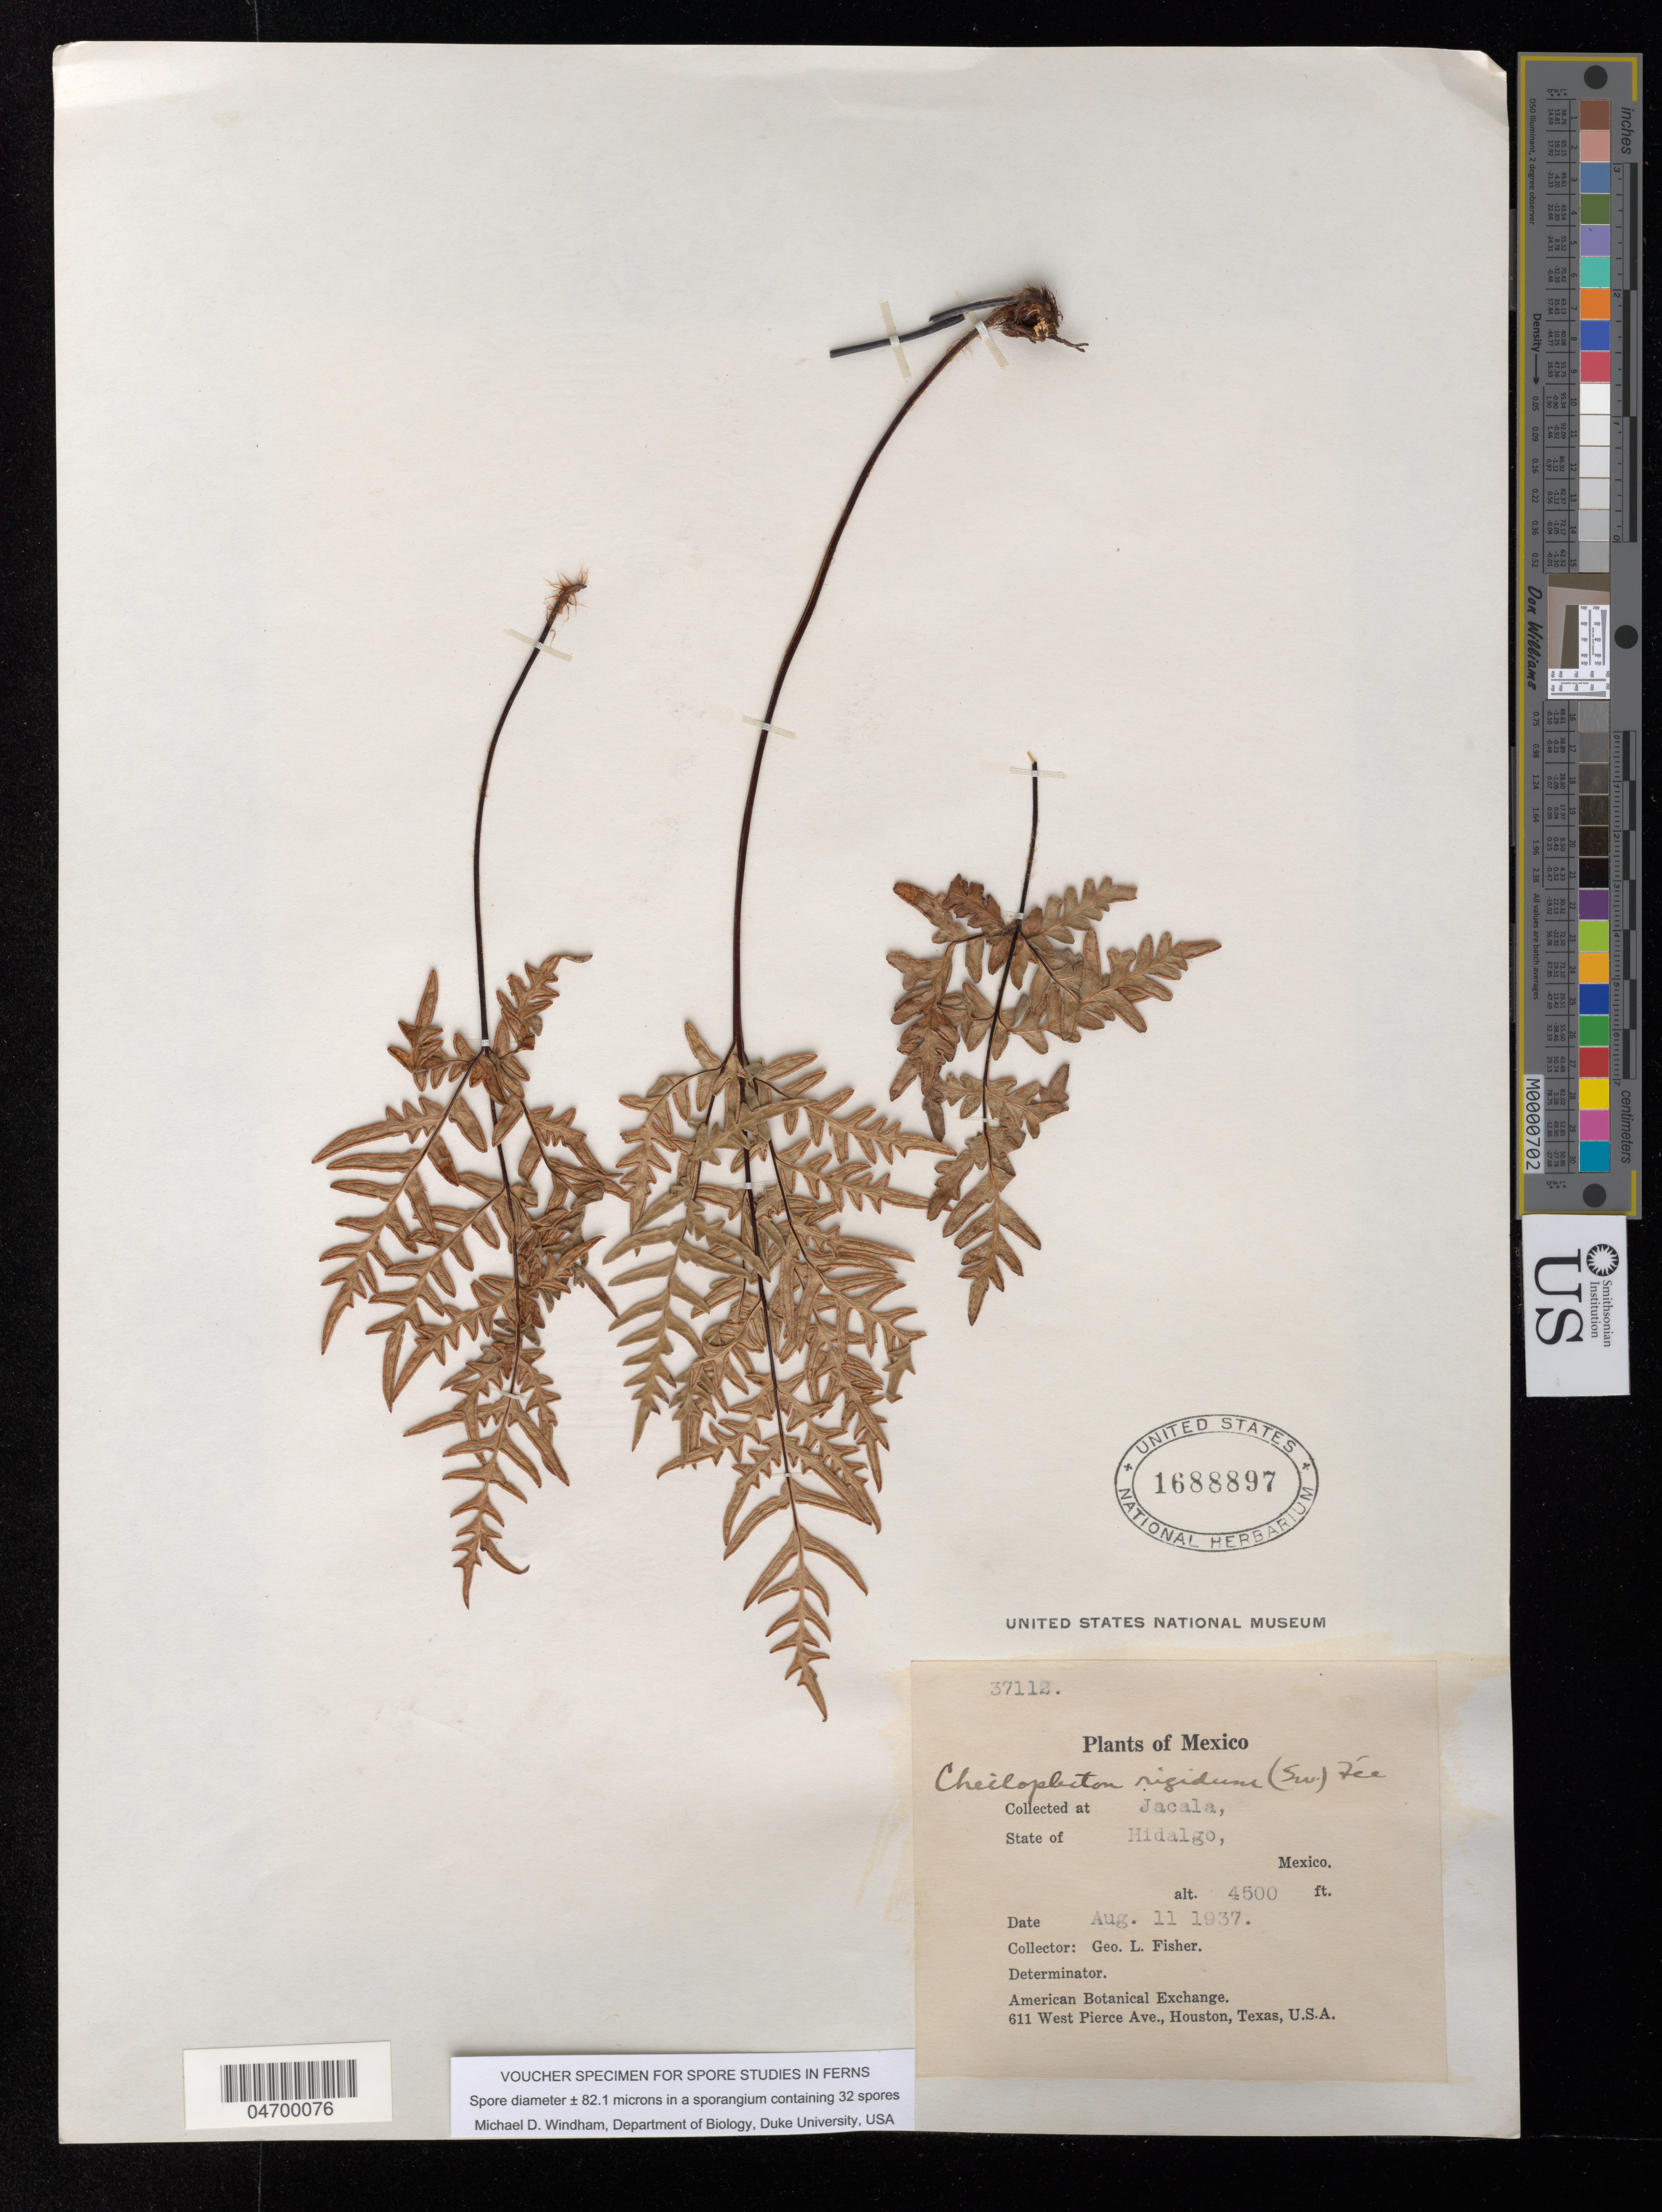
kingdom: Plantae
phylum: Tracheophyta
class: Polypodiopsida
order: Polypodiales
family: Pteridaceae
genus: Cheiloplecton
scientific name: Cheiloplecton rigidum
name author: (Sw.) Fée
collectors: G. L. Fisher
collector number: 37112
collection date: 1937-08-11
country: Mexico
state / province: Hidalgo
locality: Jacala.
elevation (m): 1372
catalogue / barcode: US 1688897